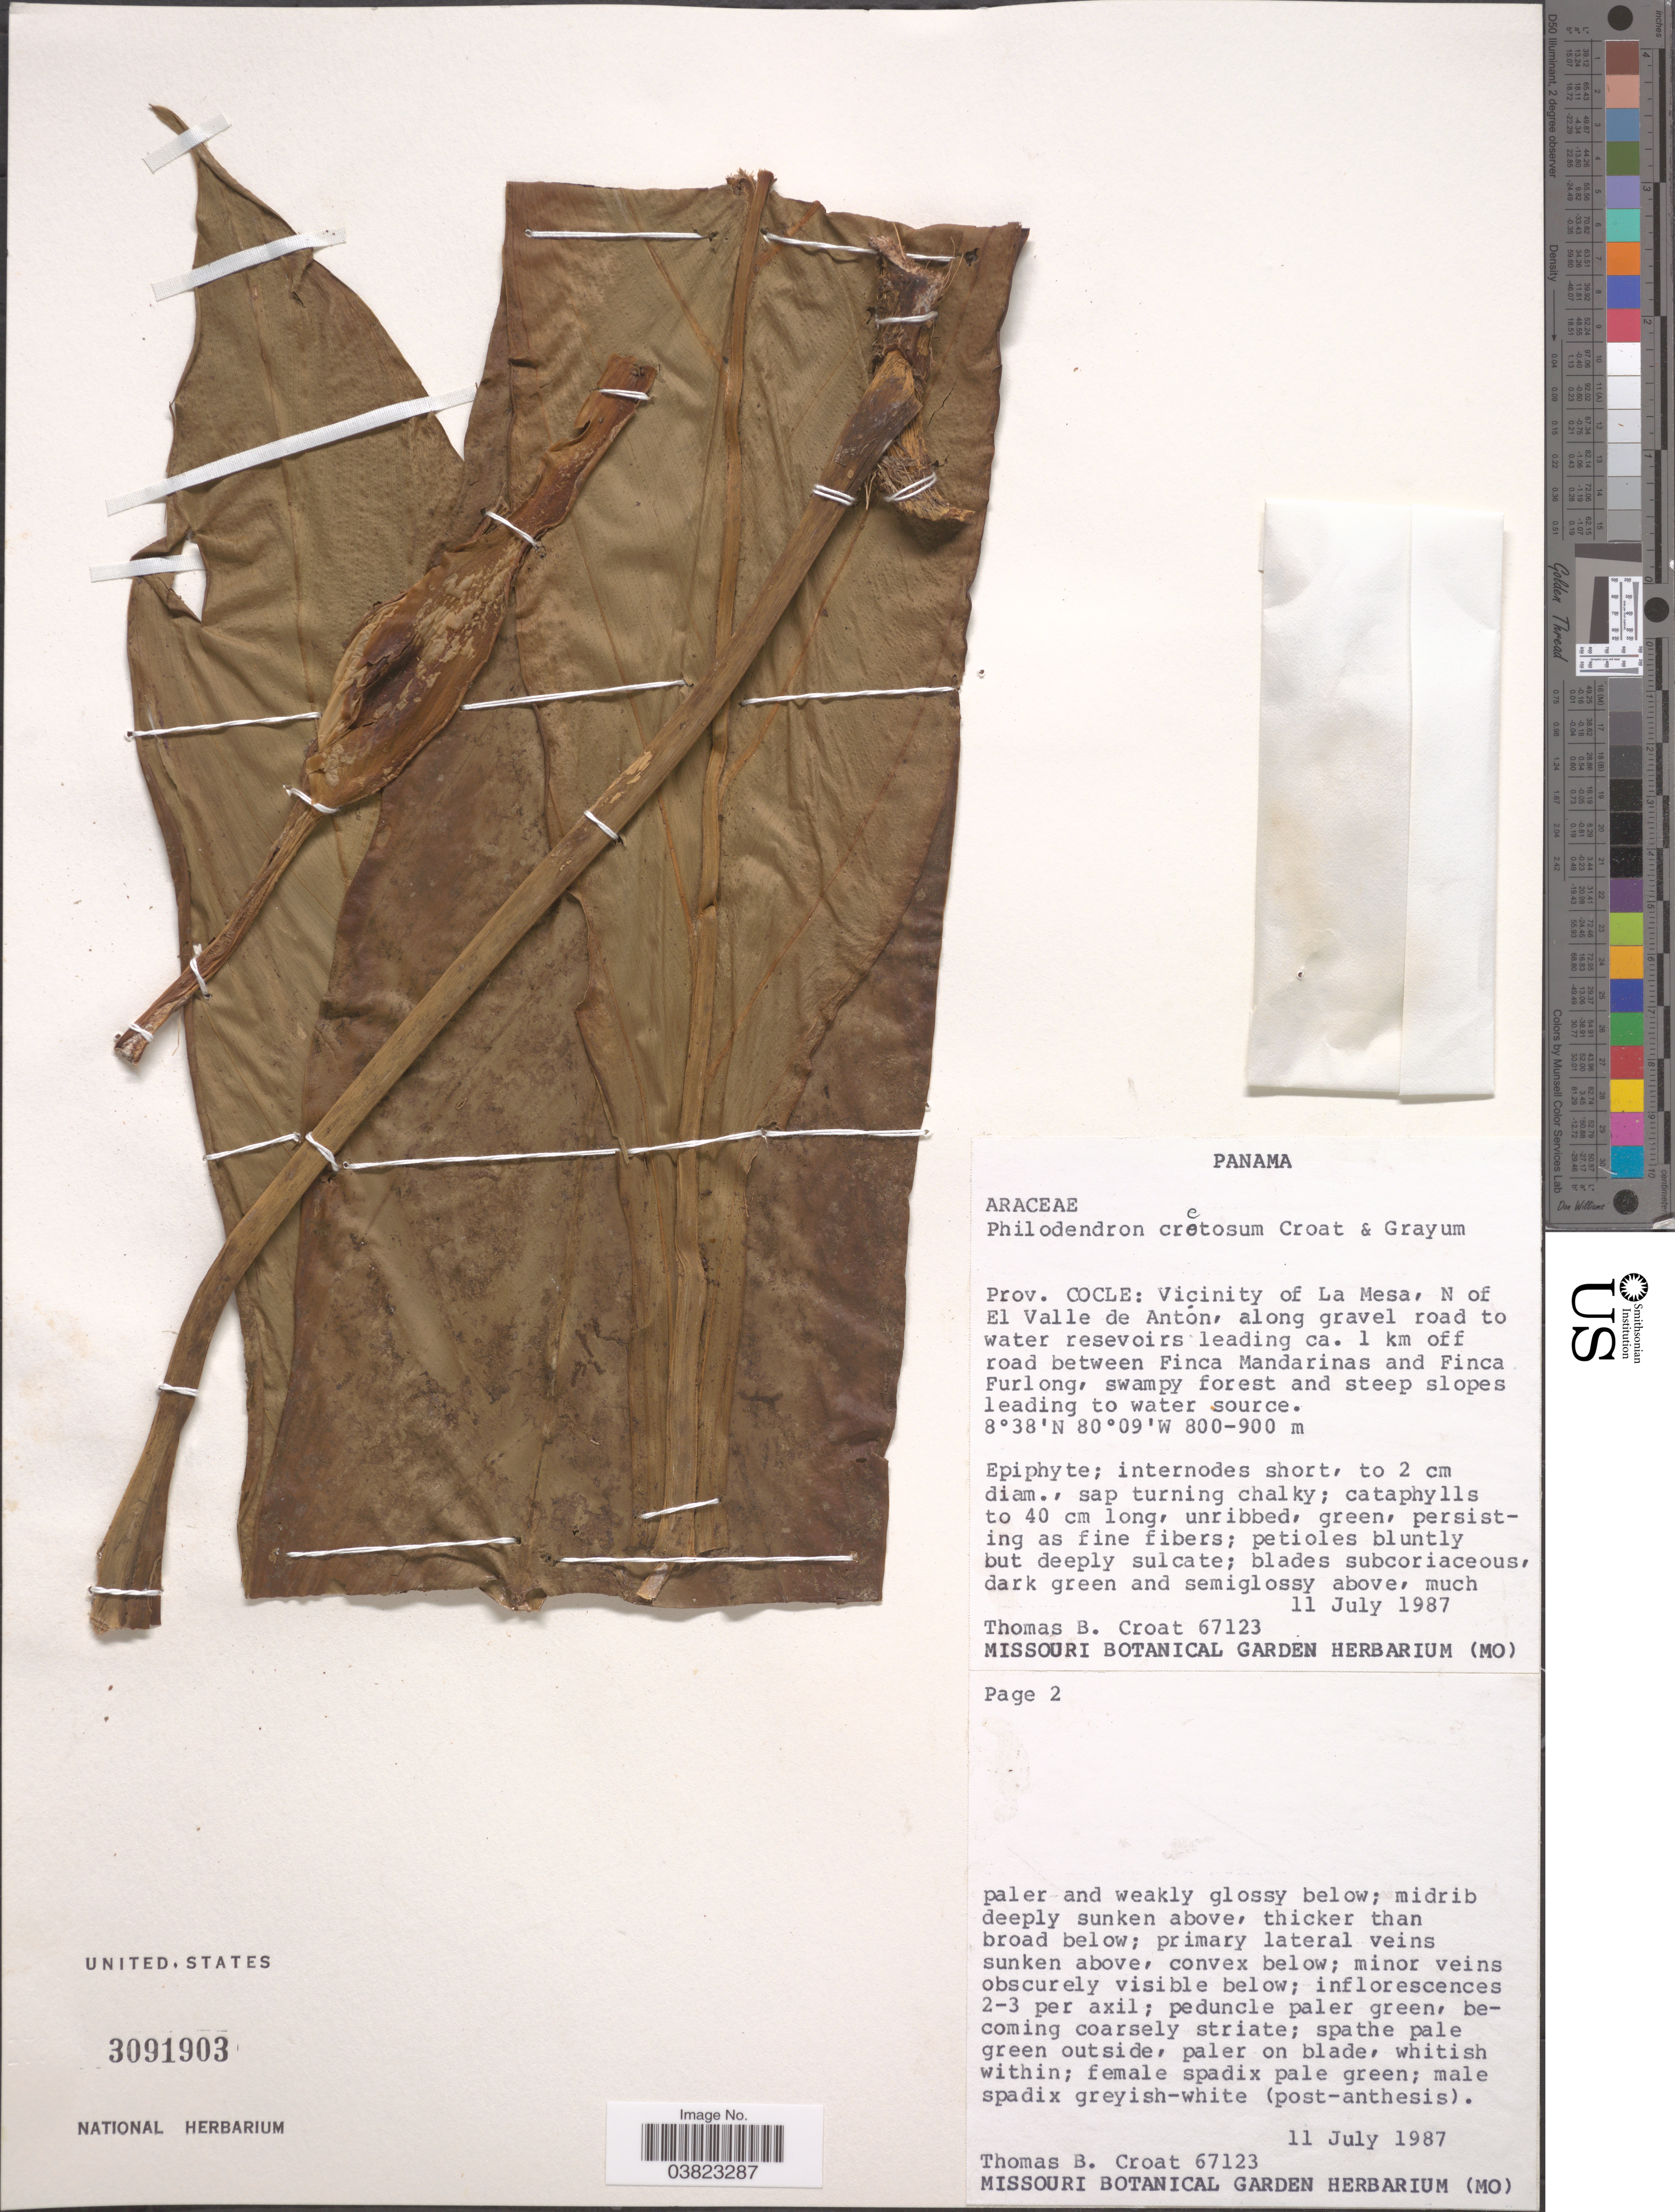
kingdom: Plantae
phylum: Tracheophyta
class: Liliopsida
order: Alismatales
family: Araceae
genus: Philodendron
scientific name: Philodendron cretosum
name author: Croat & Grayum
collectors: T. B. Croat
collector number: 67123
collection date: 1987-07-11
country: Panama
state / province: Cocle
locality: Vicinity of La Mesa, N of El Valle de Antón, along gravel road to water reservoirs leading, ca. 1 km off road between Finca Mandarinas and Finca Furlong, swampy forest and steep slopes leading to water source.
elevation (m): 800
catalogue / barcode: US 3091903